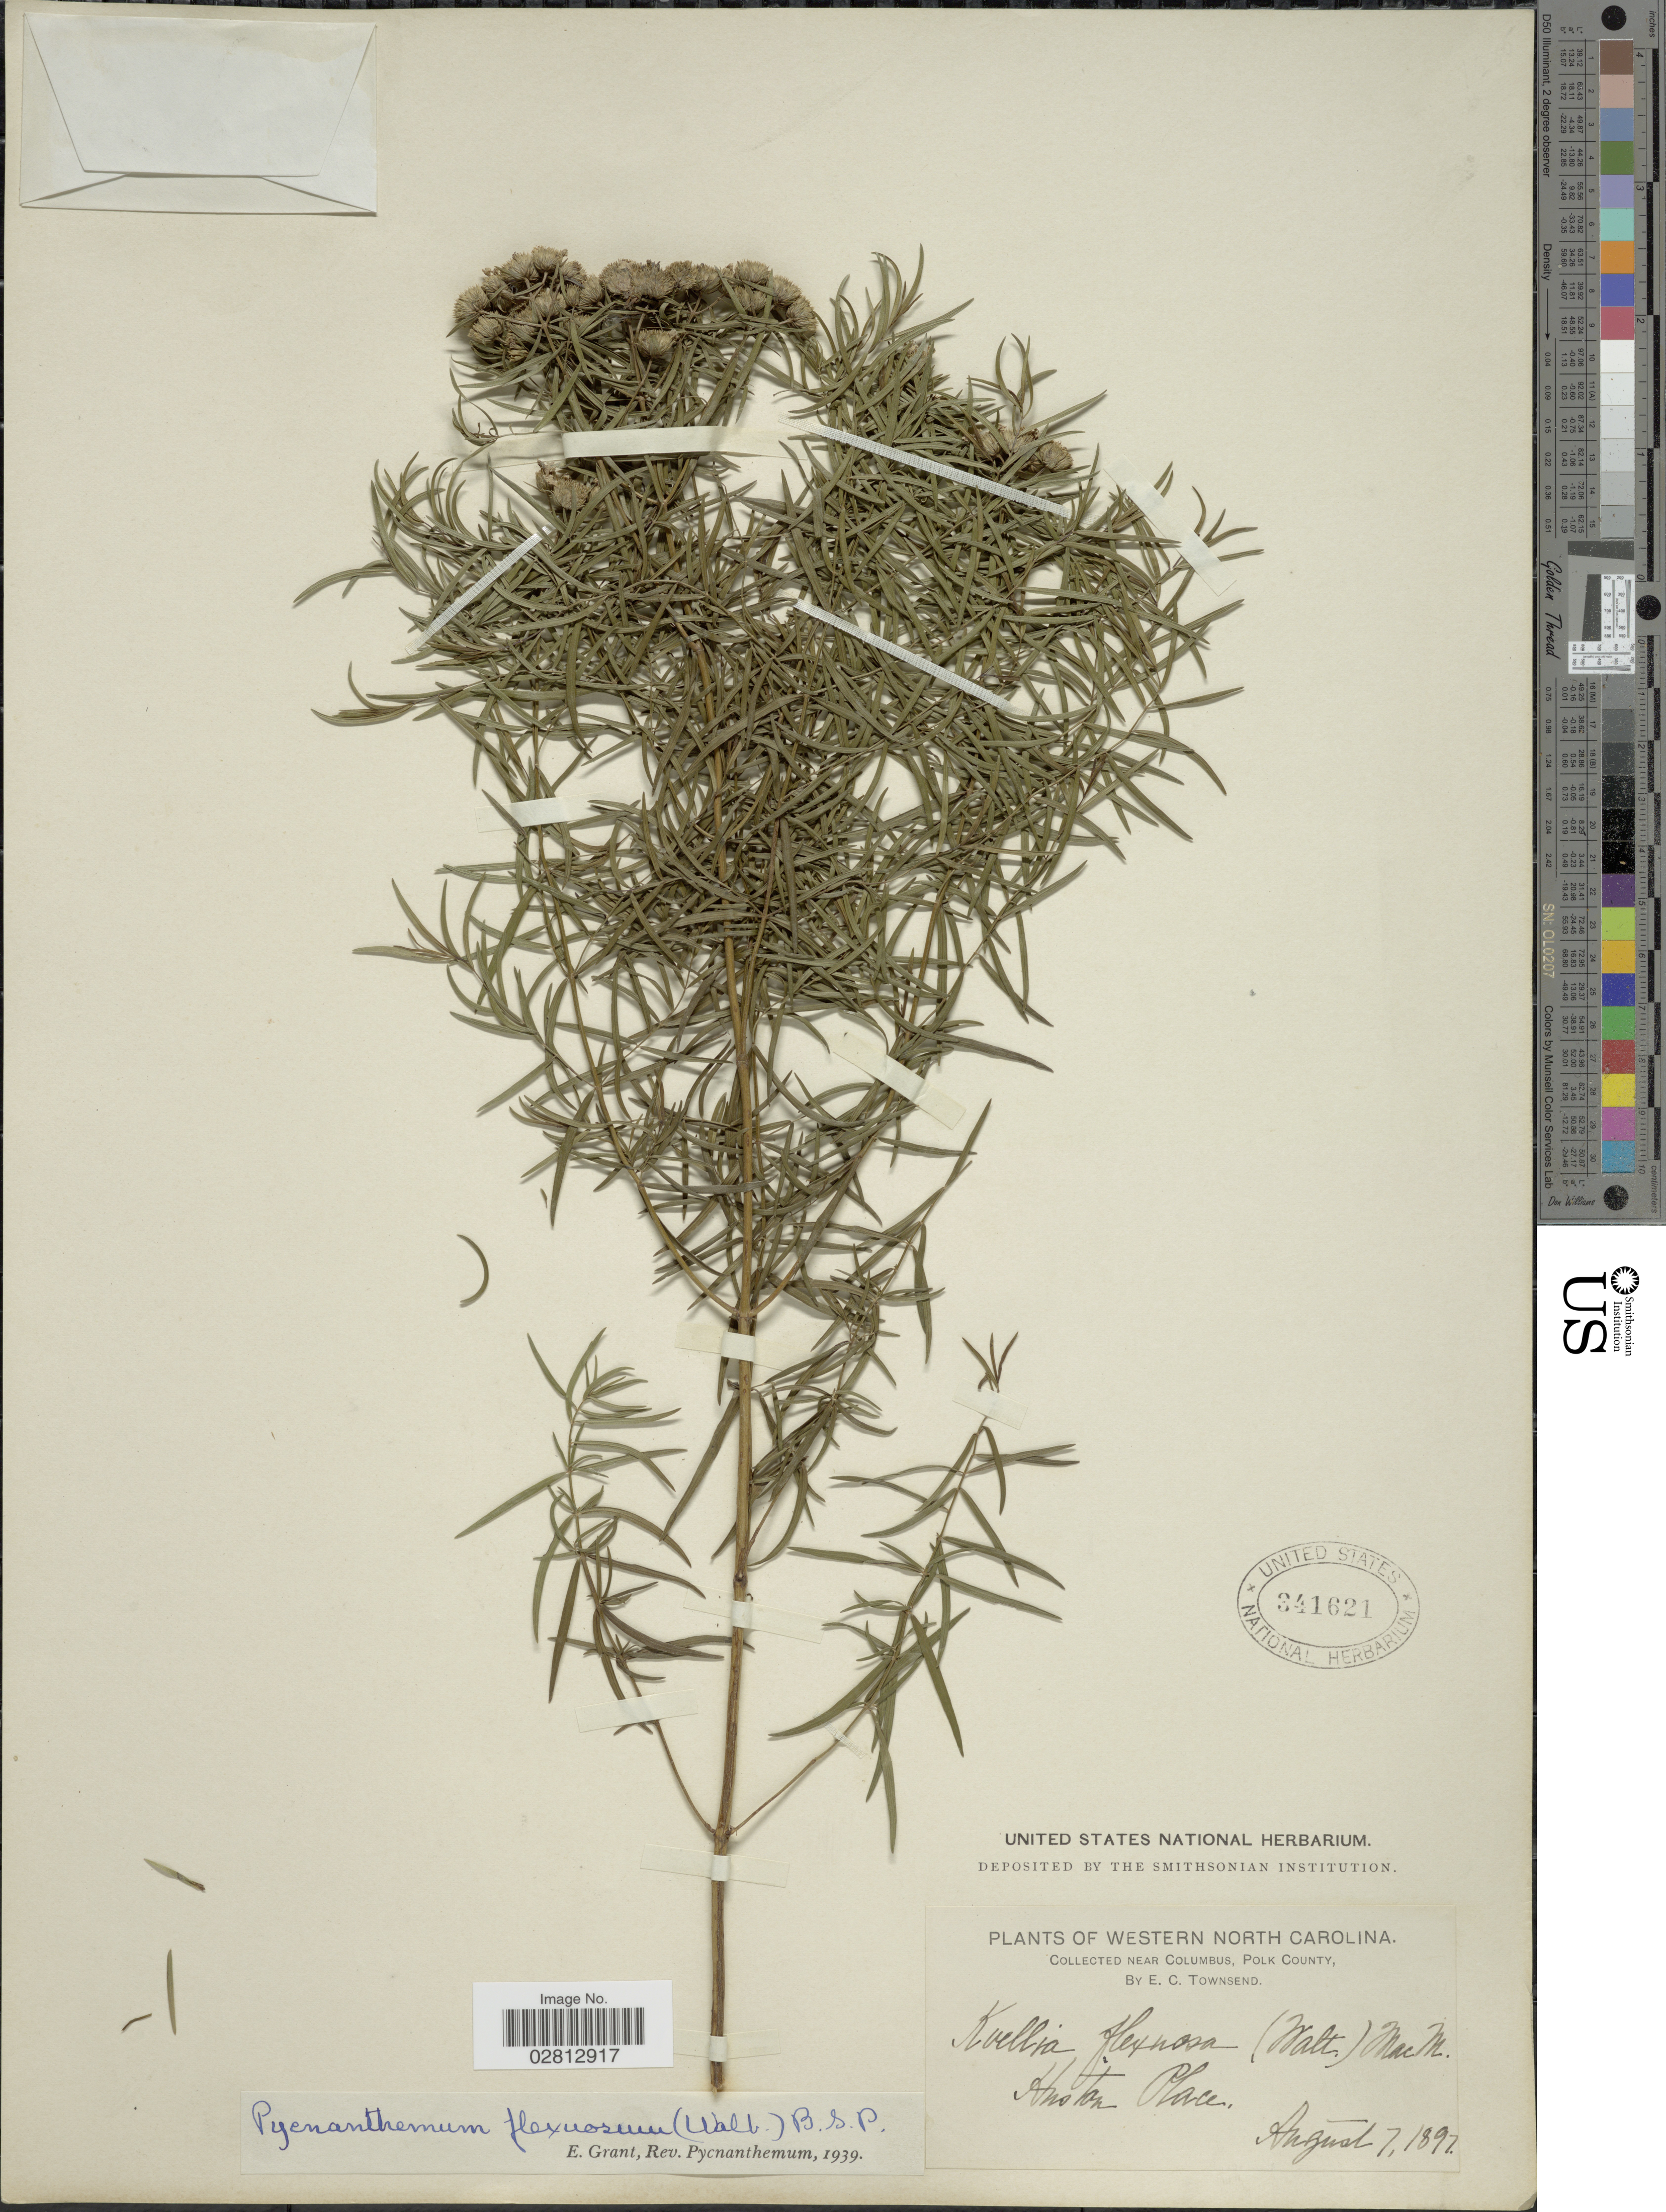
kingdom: Plantae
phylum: Tracheophyta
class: Magnoliopsida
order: Lamiales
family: Lamiaceae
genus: Pycnanthemum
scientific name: Pycnanthemum tenuifolium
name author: Schrad.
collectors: E. C. Townsend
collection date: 1897-08-07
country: United States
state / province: North Carolina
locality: Western North Carolina. Near Columbus, Polk County. Huston Place.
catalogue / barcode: US 341621